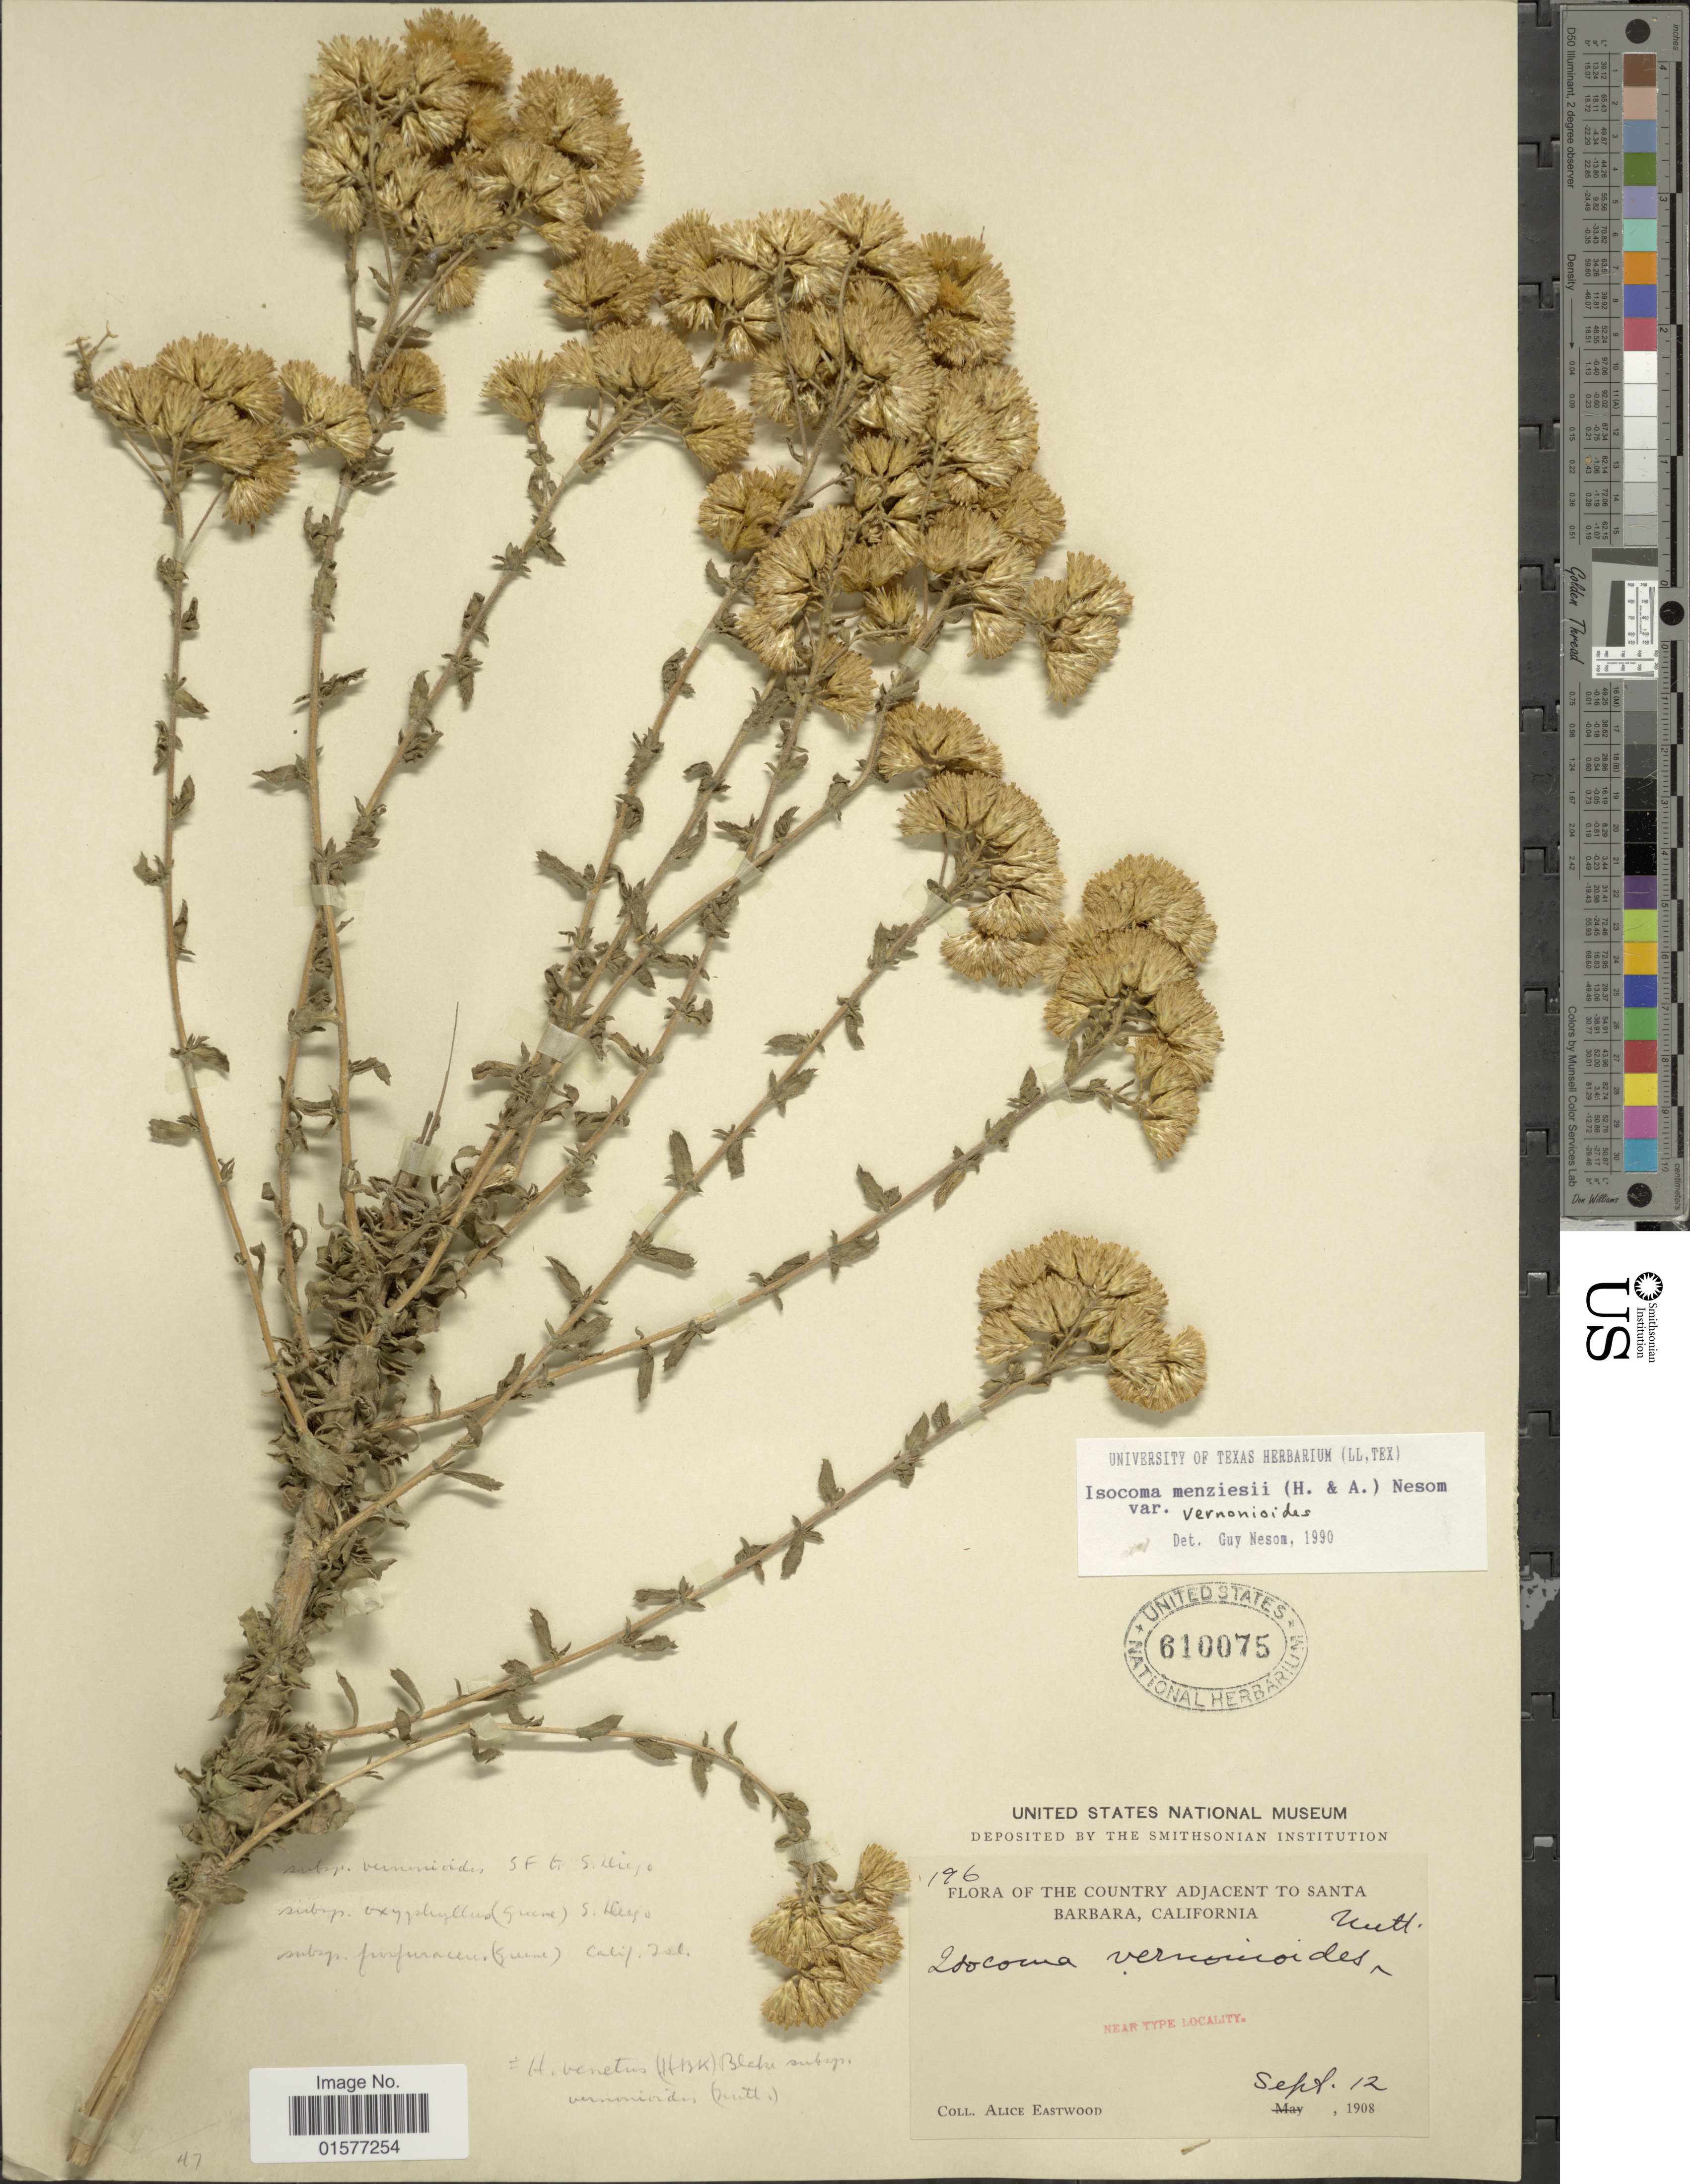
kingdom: Plantae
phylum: Tracheophyta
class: Magnoliopsida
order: Asterales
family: Asteraceae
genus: Isocoma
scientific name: Isocoma menziesii var. vernonioides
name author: (Nutt.) G.L. Nesom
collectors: A. Eastwood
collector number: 196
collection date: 1908-09-12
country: United States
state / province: California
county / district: Santa Barbara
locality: The Country Adjacent to Santa Barbara, California, near Type Locality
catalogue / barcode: US 610075